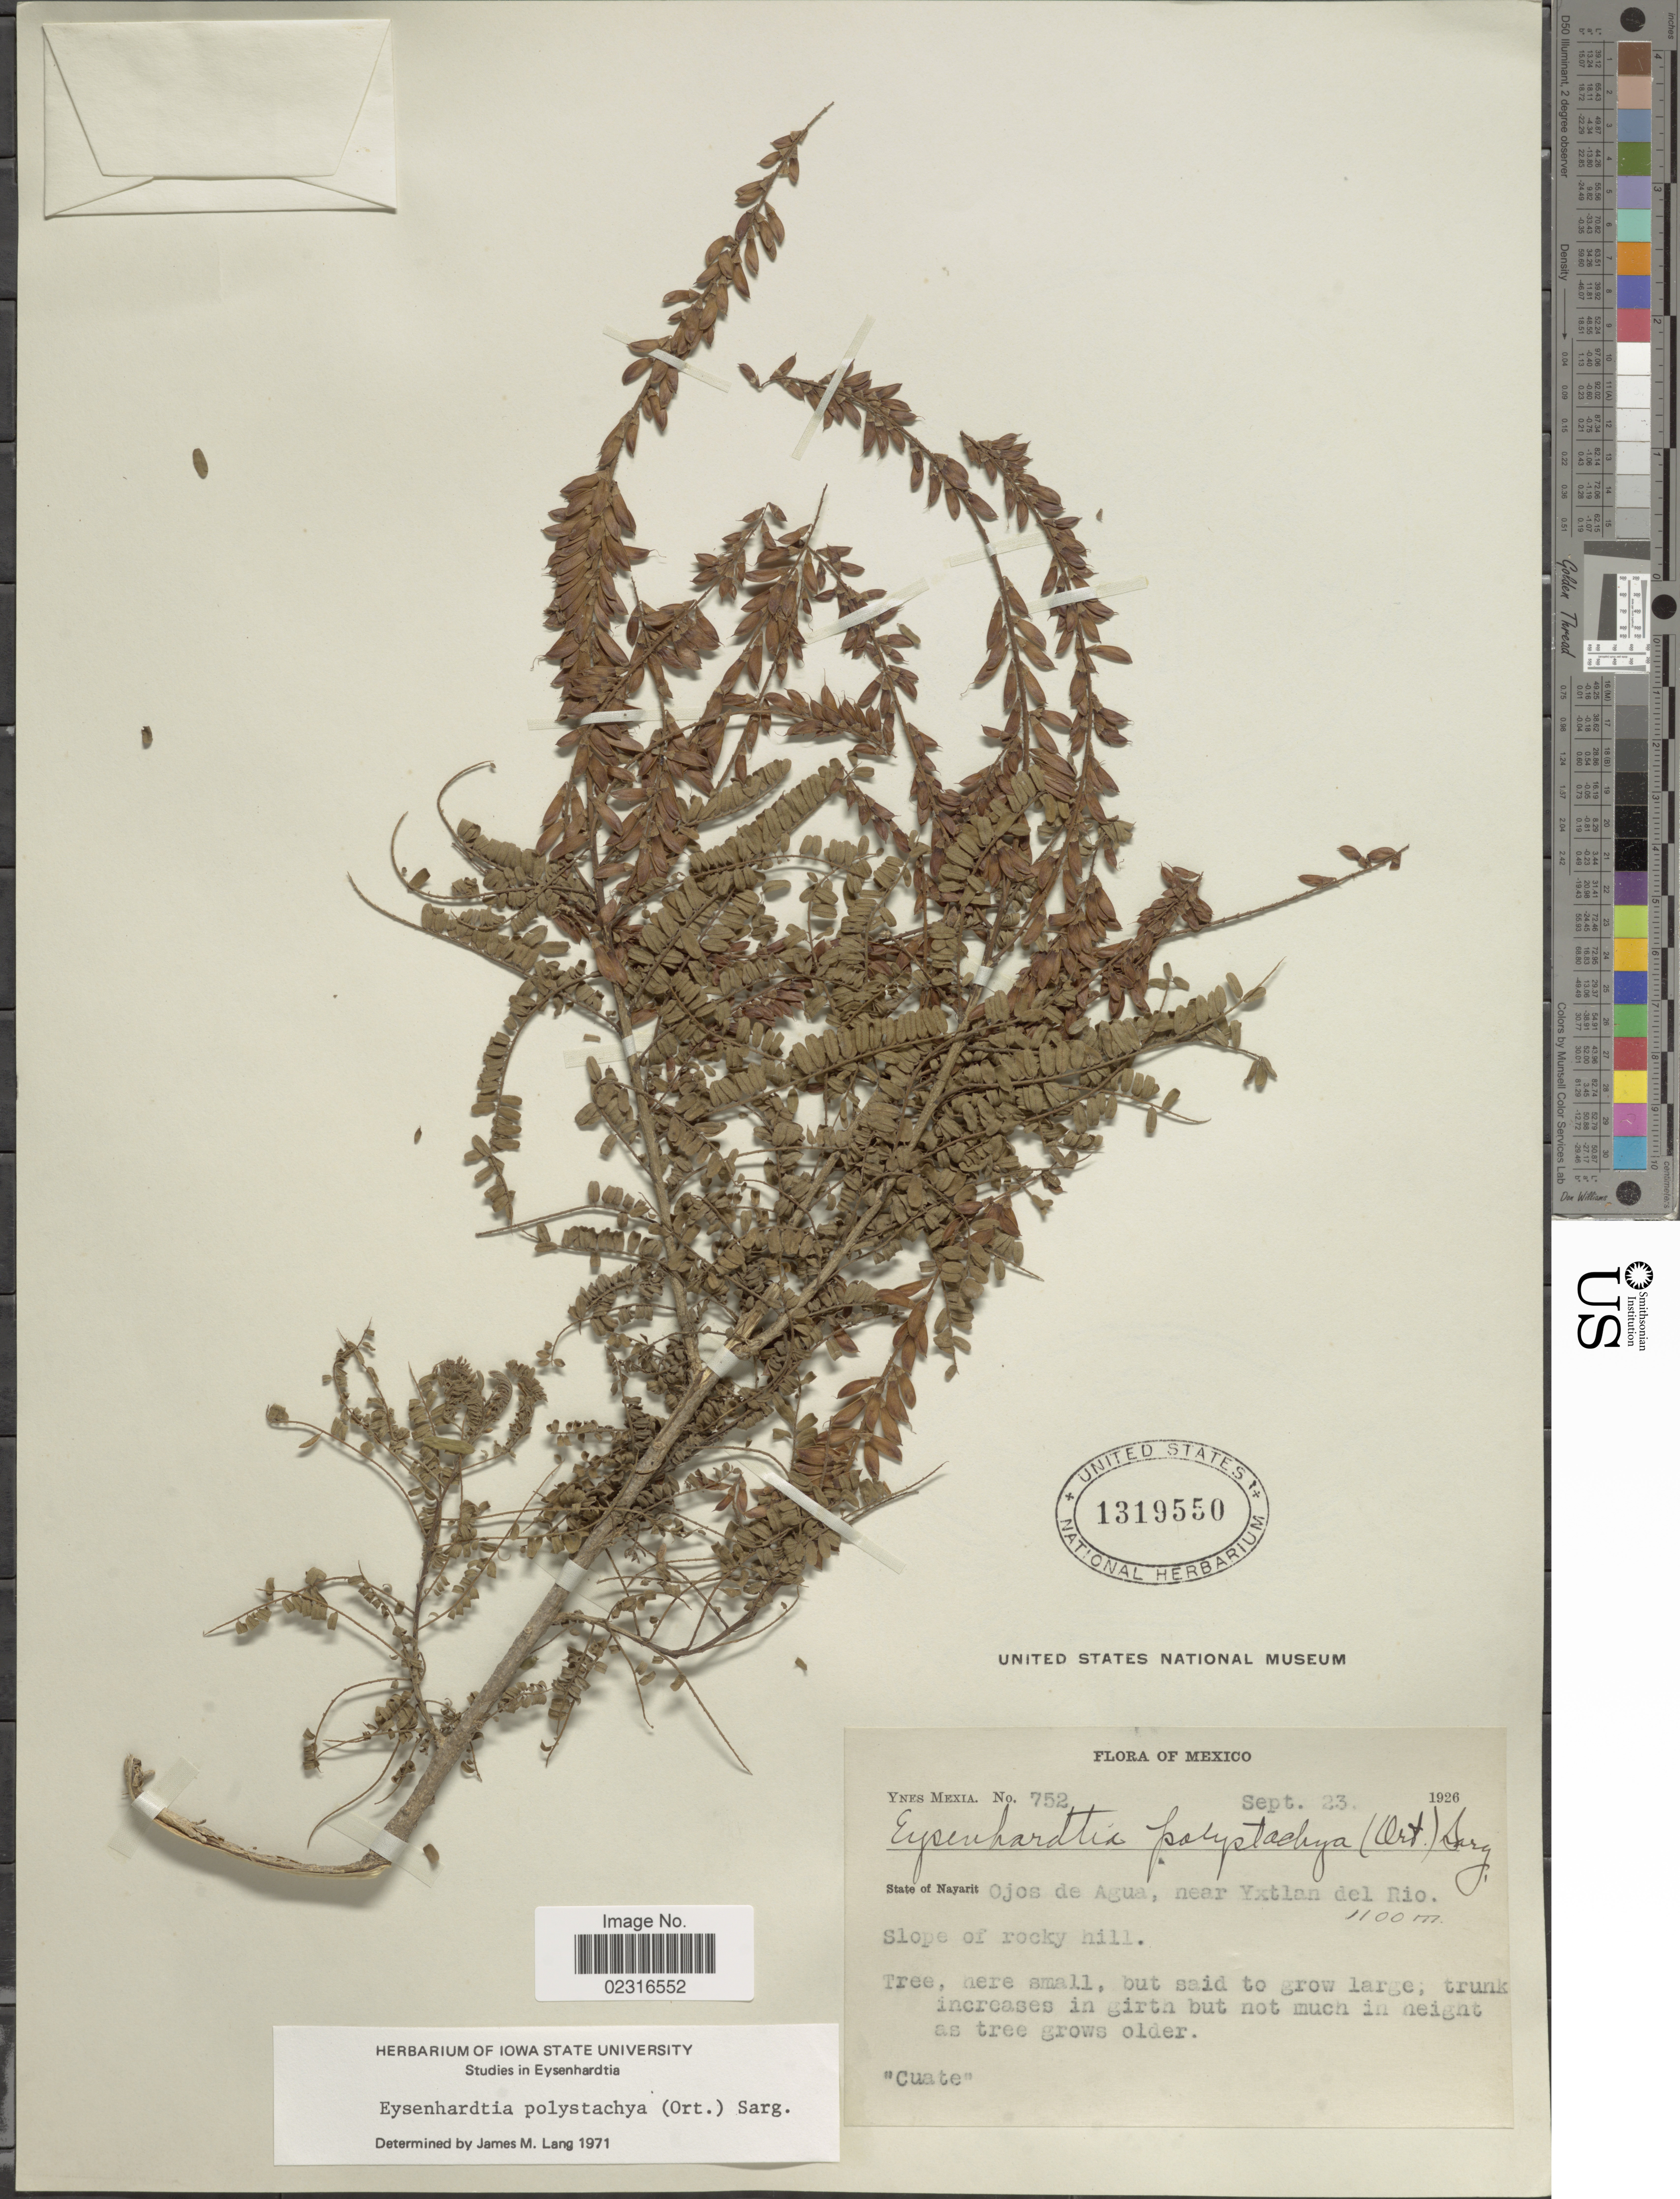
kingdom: Plantae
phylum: Tracheophyta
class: Magnoliopsida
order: Fabales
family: Fabaceae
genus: Eysenhardtia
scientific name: Eysenhardtia polystachya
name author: (Ortega) Sarg.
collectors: Y. Mexia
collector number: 752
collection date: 1926-09-23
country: Mexico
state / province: Nayarit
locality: Ojos de Agua, near Yxtlan del Rio.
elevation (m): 1100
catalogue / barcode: US 1319550